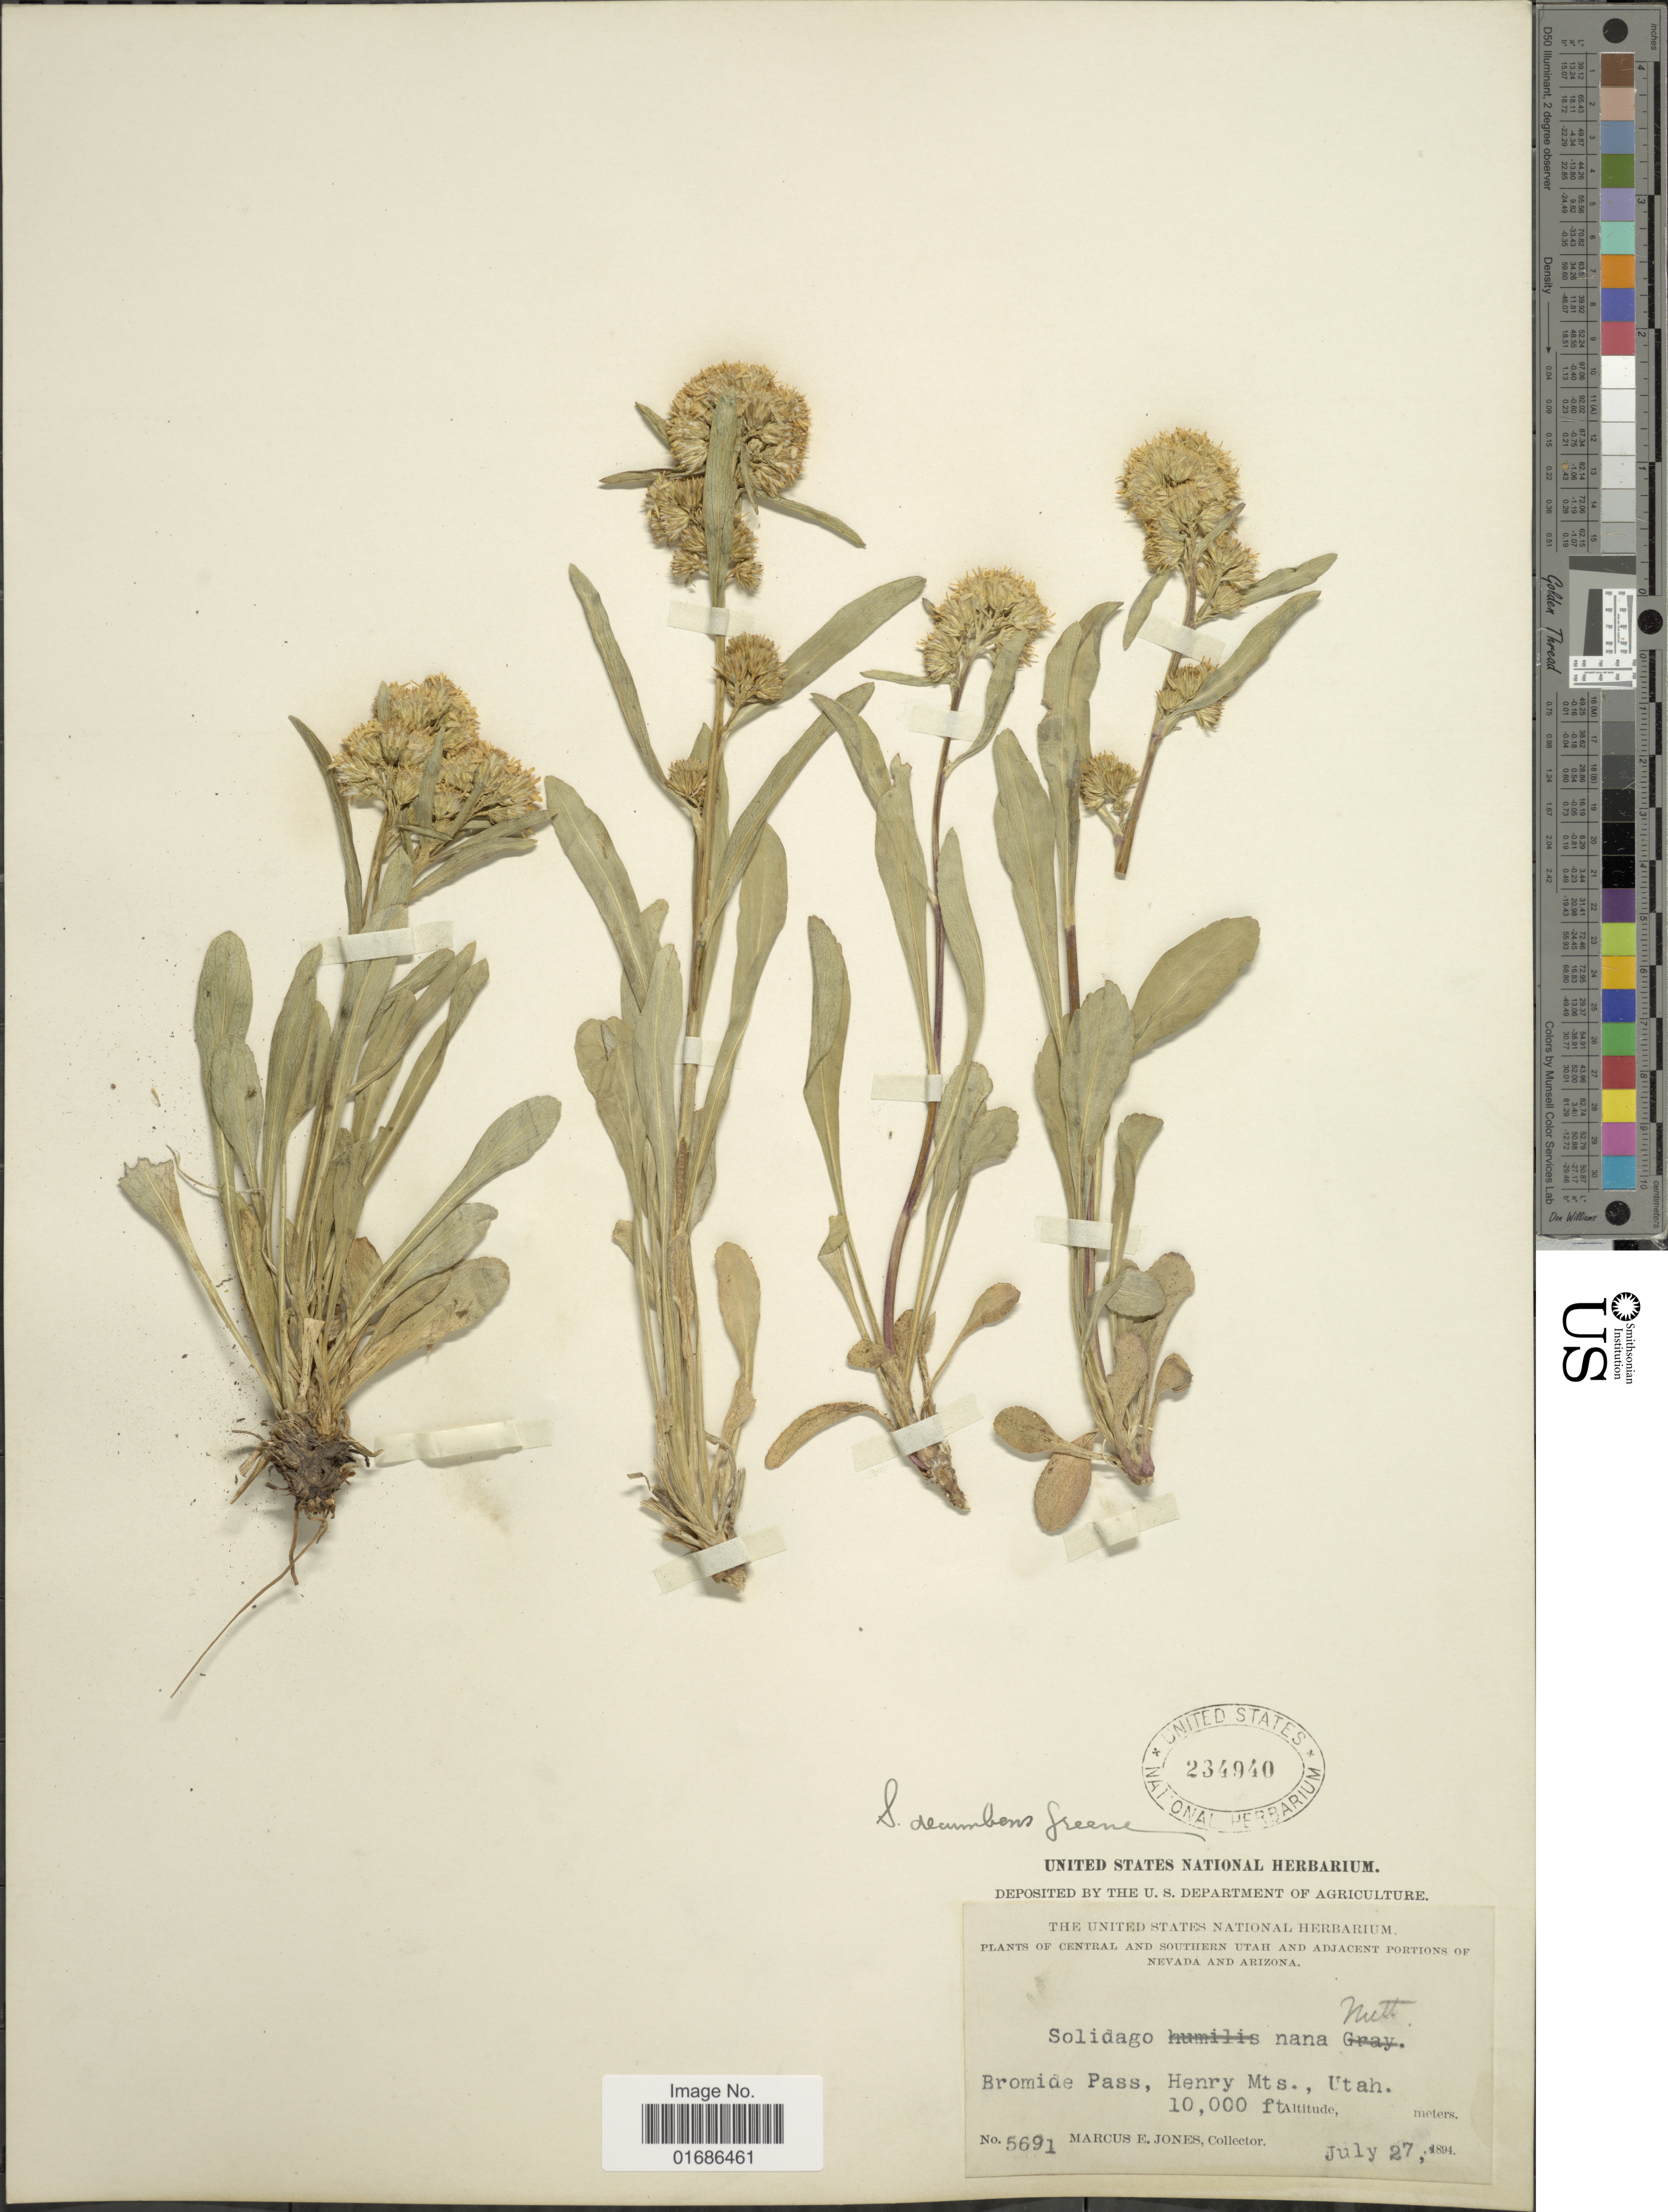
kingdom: Plantae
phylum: Tracheophyta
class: Magnoliopsida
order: Asterales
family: Asteraceae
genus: Solidago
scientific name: Solidago decumbens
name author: Greene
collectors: M. E. Jones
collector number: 5691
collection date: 1894-07-27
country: United States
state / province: Utah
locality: Central and Southern Utah and Adjacent Portion of Nevada and Arizona, Bromide Pass, Henry Mts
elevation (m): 3048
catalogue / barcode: US 234940